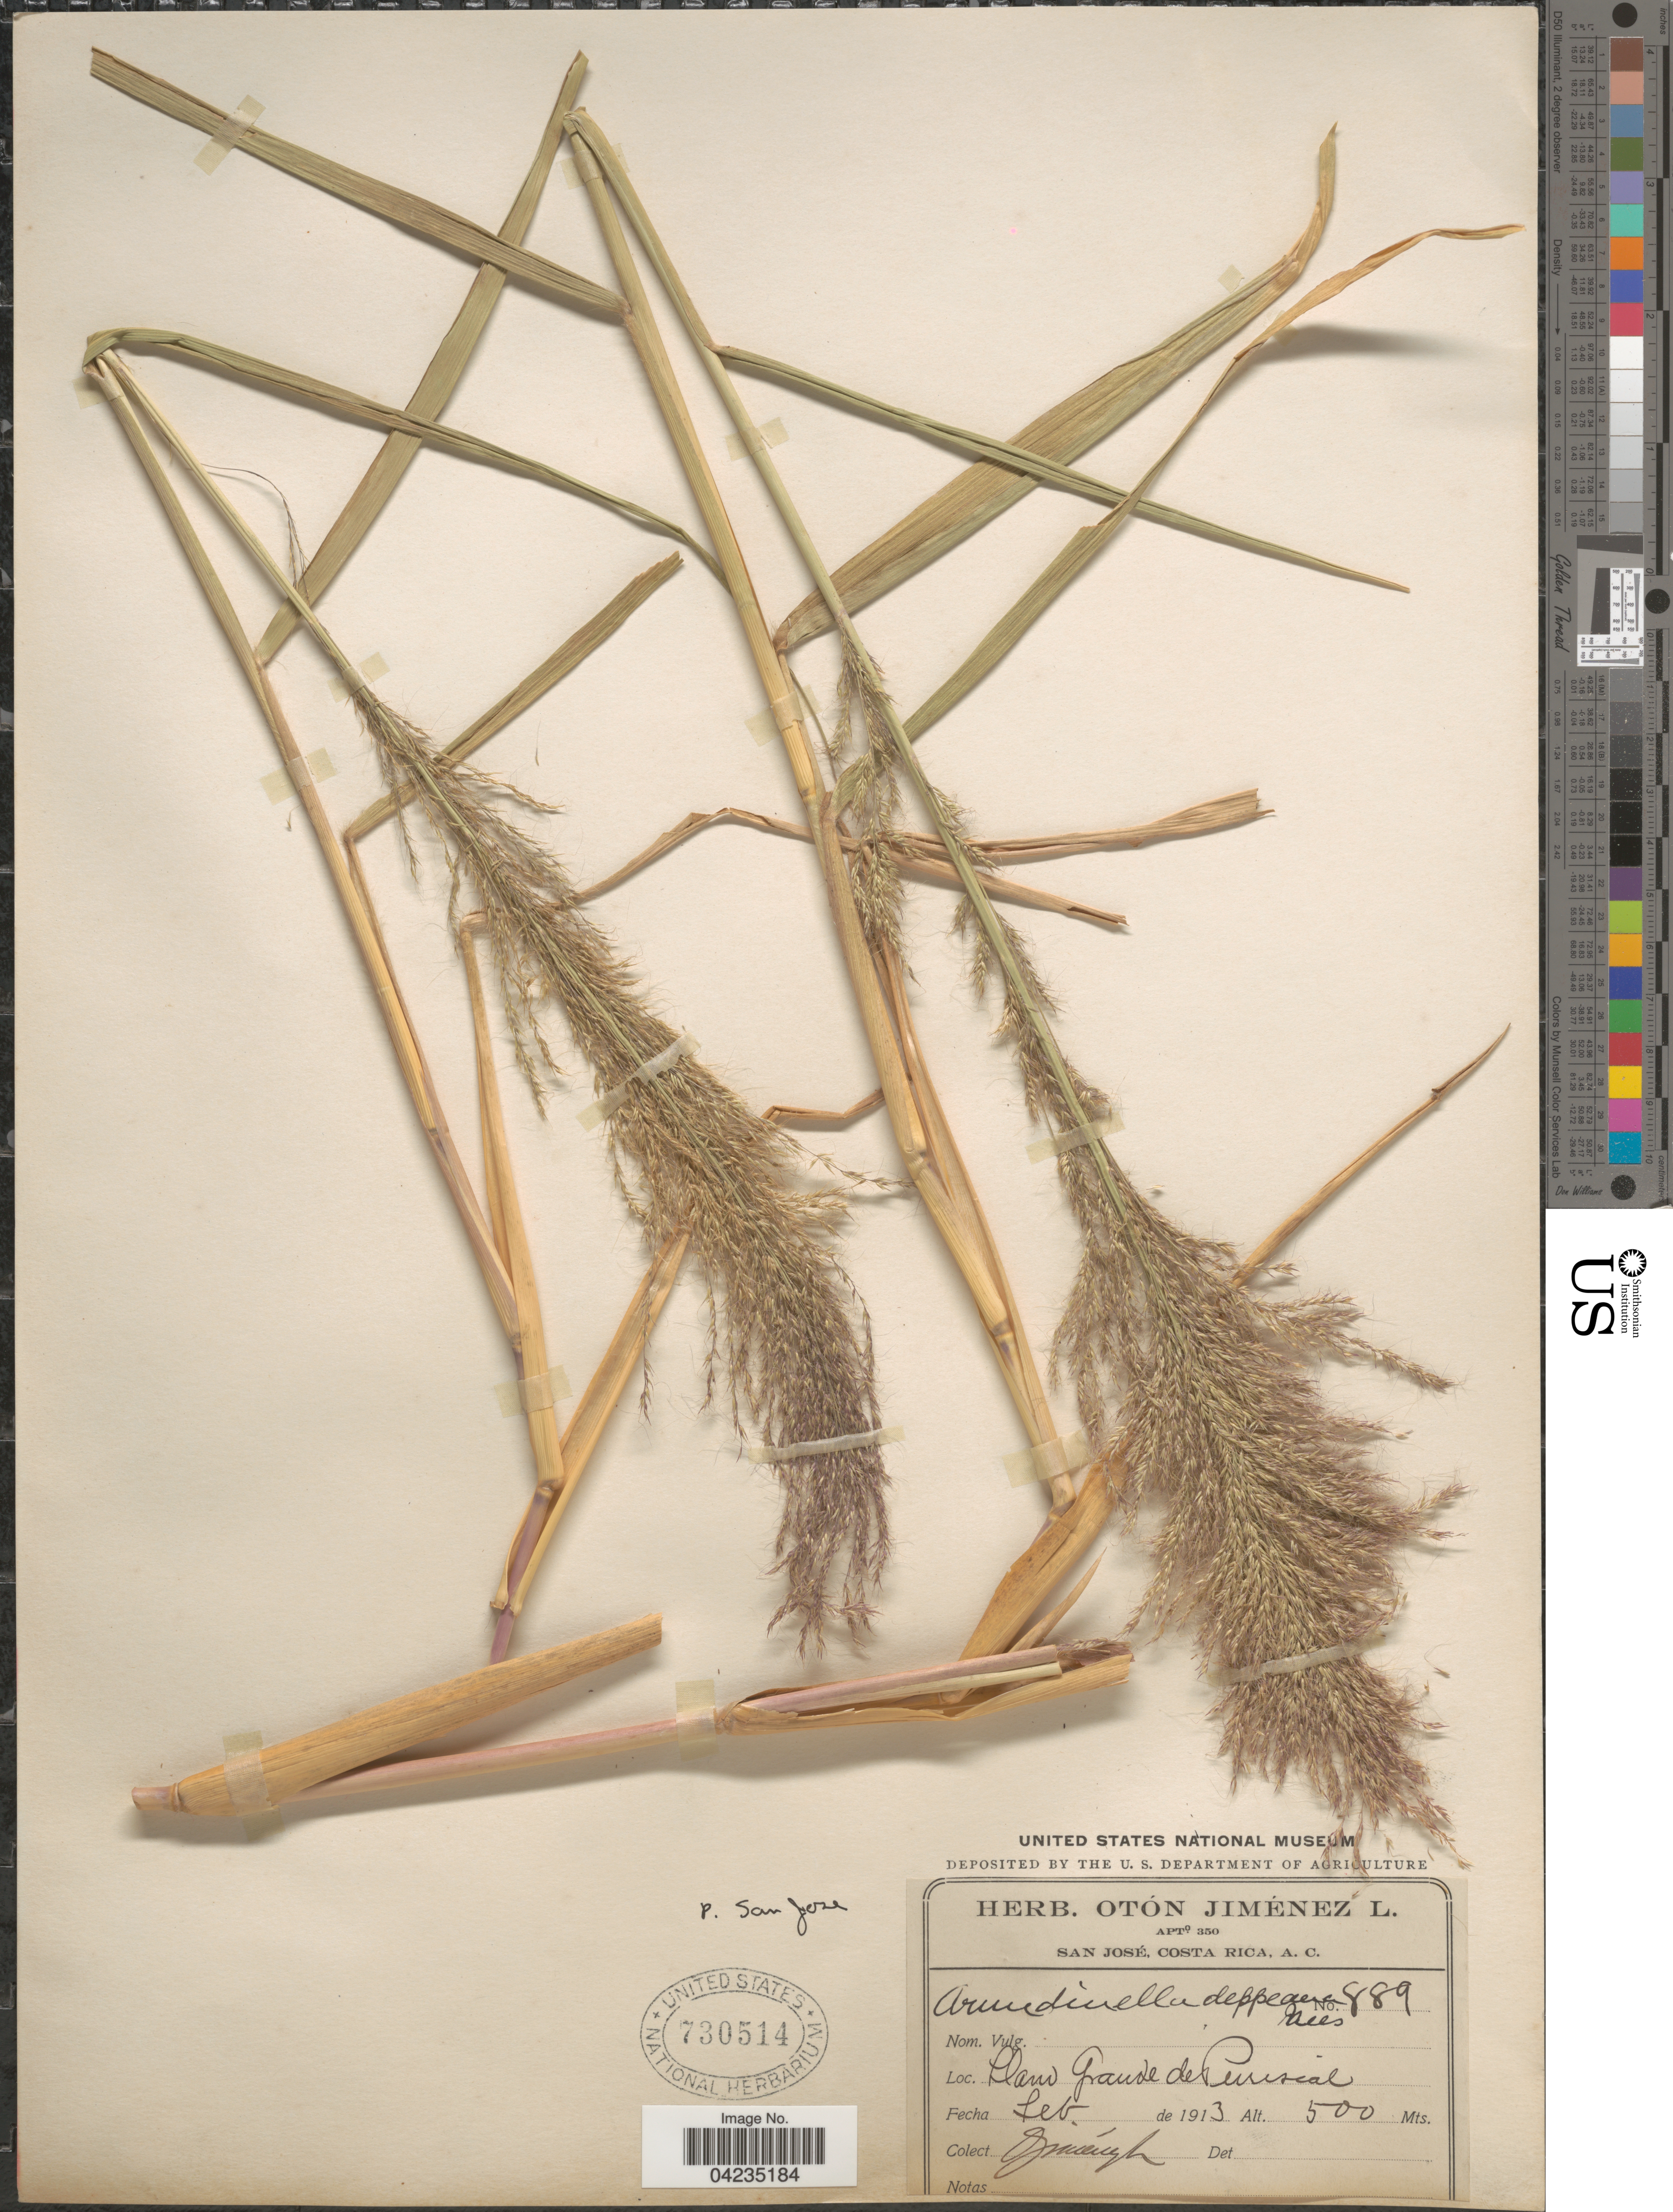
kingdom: Plantae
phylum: Tracheophyta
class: Liliopsida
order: Poales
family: Poaceae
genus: Arundinella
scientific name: Arundinella deppeana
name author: Nees ex Steud.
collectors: O. Jiménez L.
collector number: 889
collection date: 1913-02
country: Costa Rica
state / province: San José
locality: P. San José. Llano Grande de Puriscal.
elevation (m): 500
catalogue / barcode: US 730514